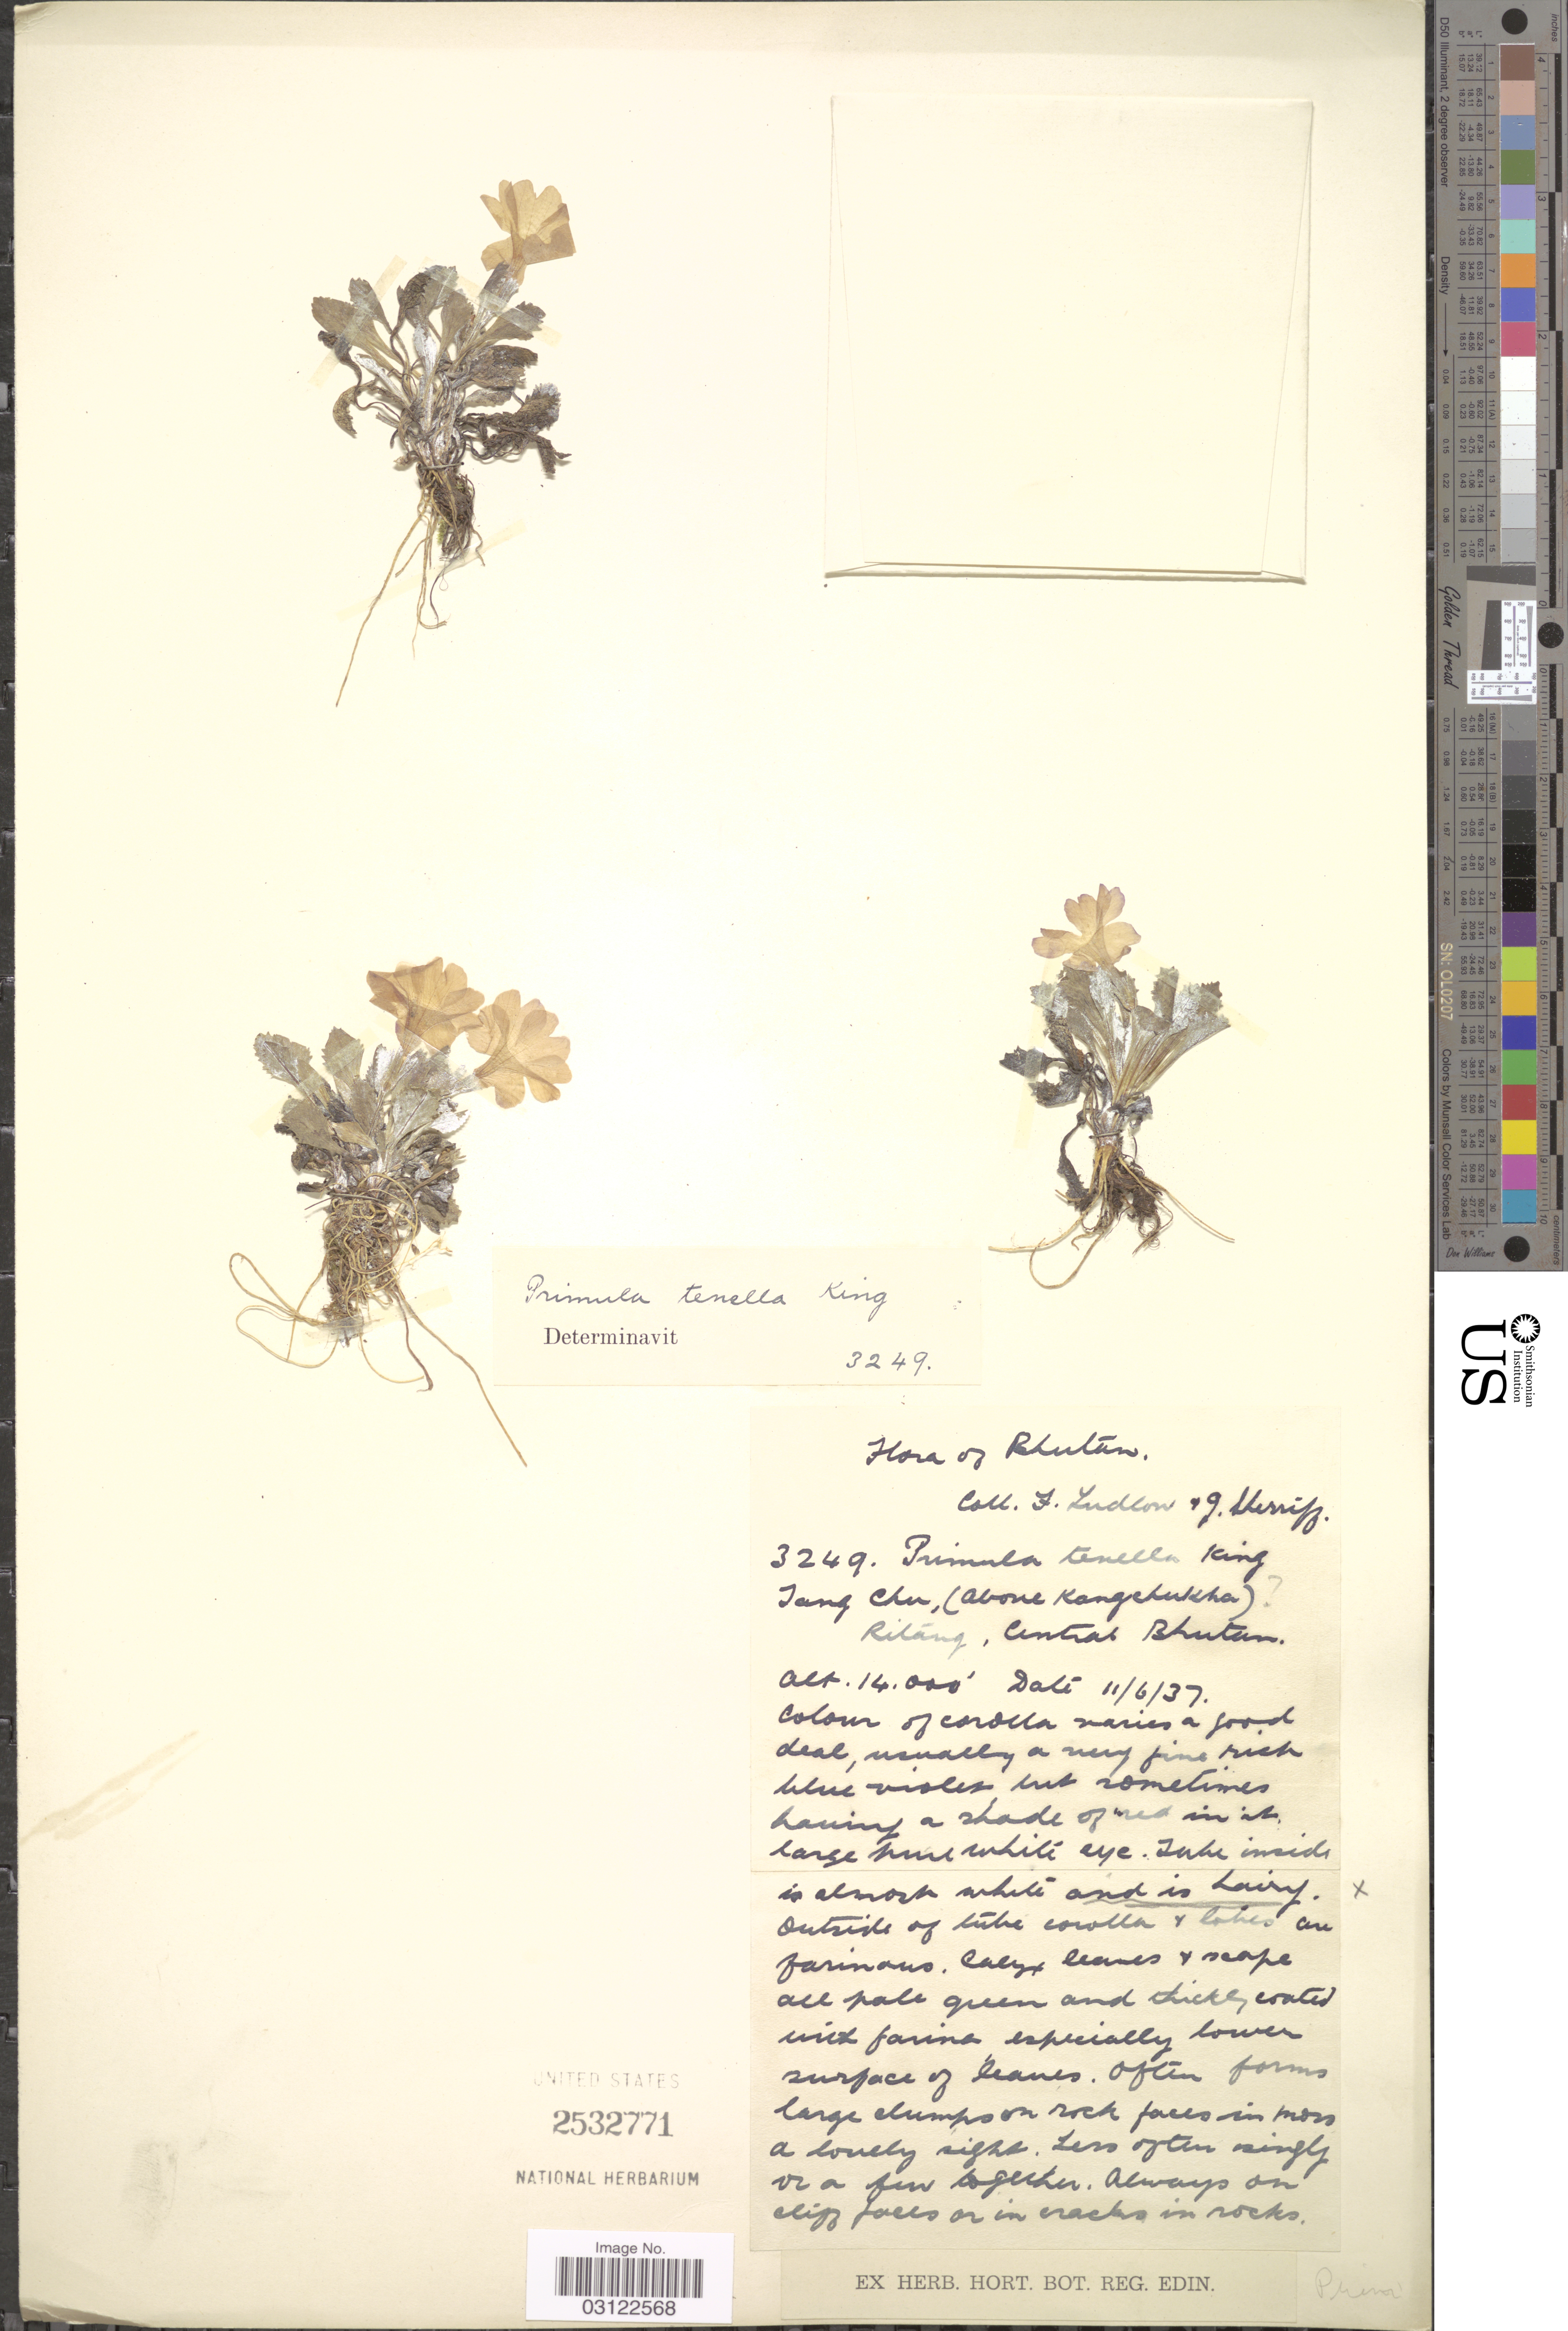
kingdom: Plantae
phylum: Tracheophyta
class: Magnoliopsida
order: Ericales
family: Primulaceae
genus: Primula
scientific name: Primula tenella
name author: King ex Hook. f.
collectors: F. Ludlow & G. Sherriff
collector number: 3249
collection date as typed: Transcribed d/m/y: 11/6/37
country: Bhutan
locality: Tang Chu, (above Kangchukha), Ritang, Central Bhutan.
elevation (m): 4267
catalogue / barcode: US 2532771